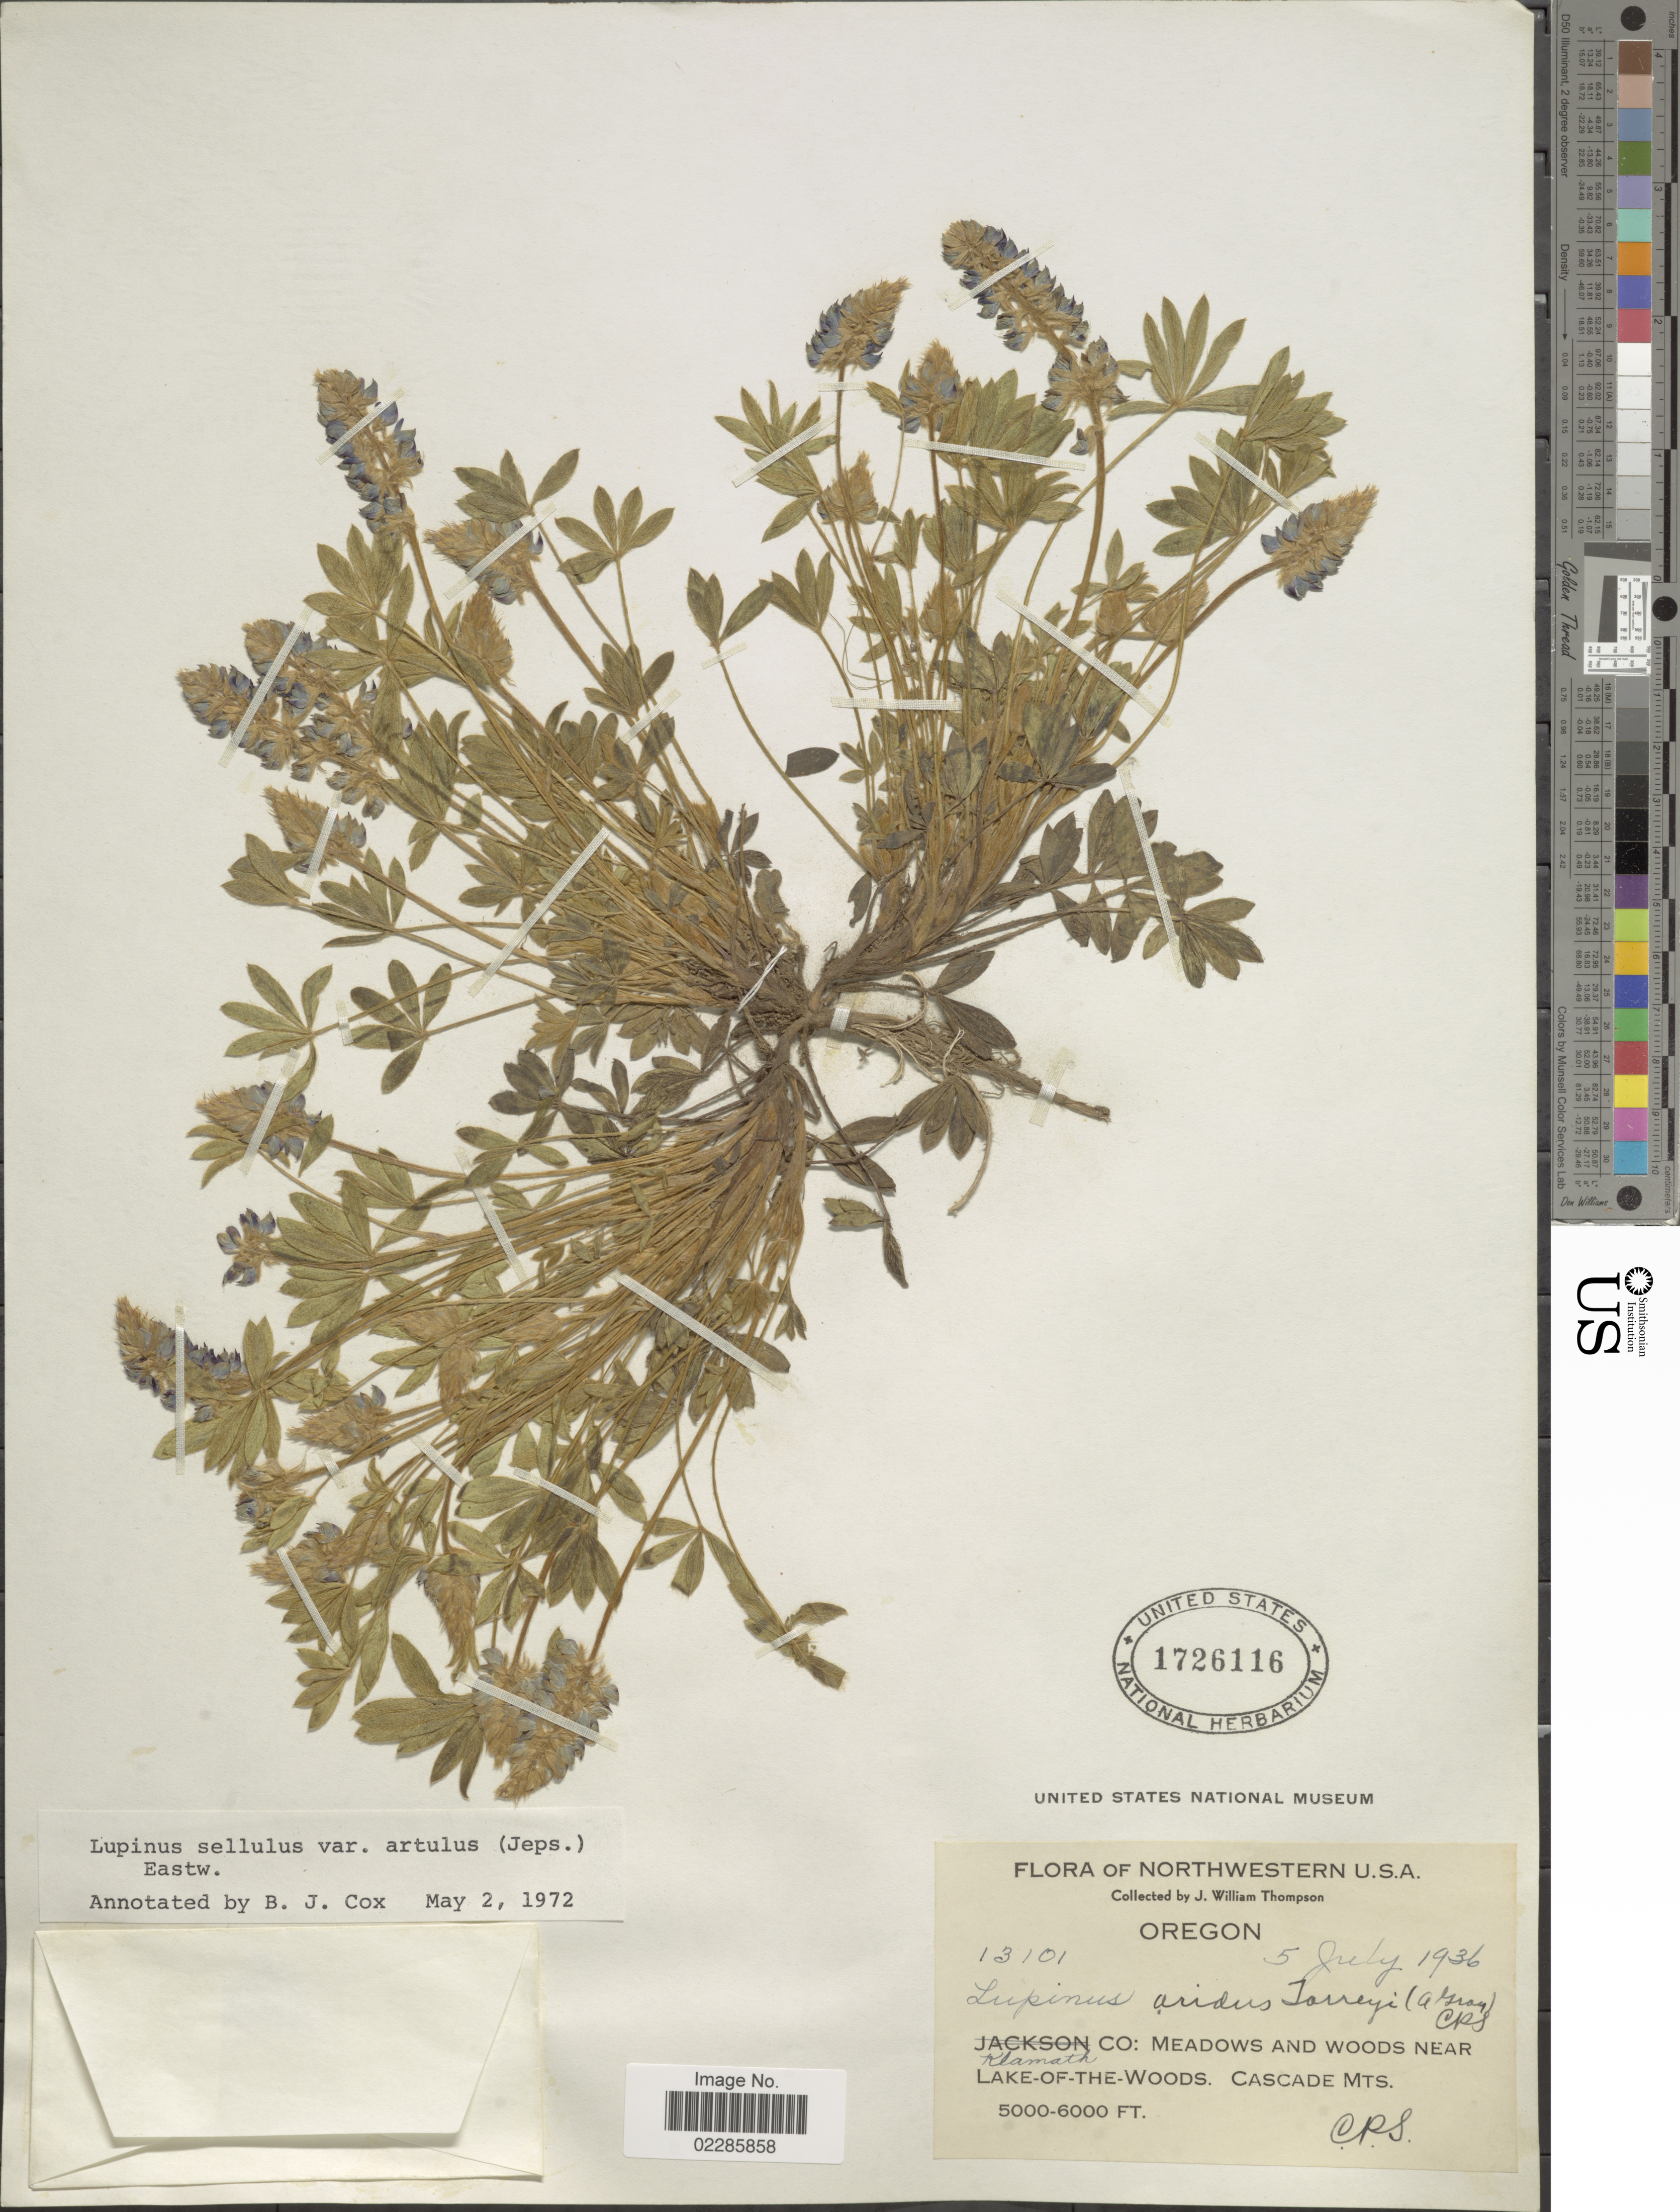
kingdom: Plantae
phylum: Tracheophyta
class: Magnoliopsida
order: Fabales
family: Fabaceae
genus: Lupinus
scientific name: Lupinus sellulus var. artulus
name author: (Jeps.) Eastw.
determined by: Cox, B. J.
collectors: J. W. Thompson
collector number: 13101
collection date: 1936-07-05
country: United States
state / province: Oregon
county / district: Klamath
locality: Northwestern U.S.A, Klamath Co: Meadows and woods near Lake-Of-The-Woods, Cascade Mts, C. P.S.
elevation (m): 1524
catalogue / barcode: US 1726116